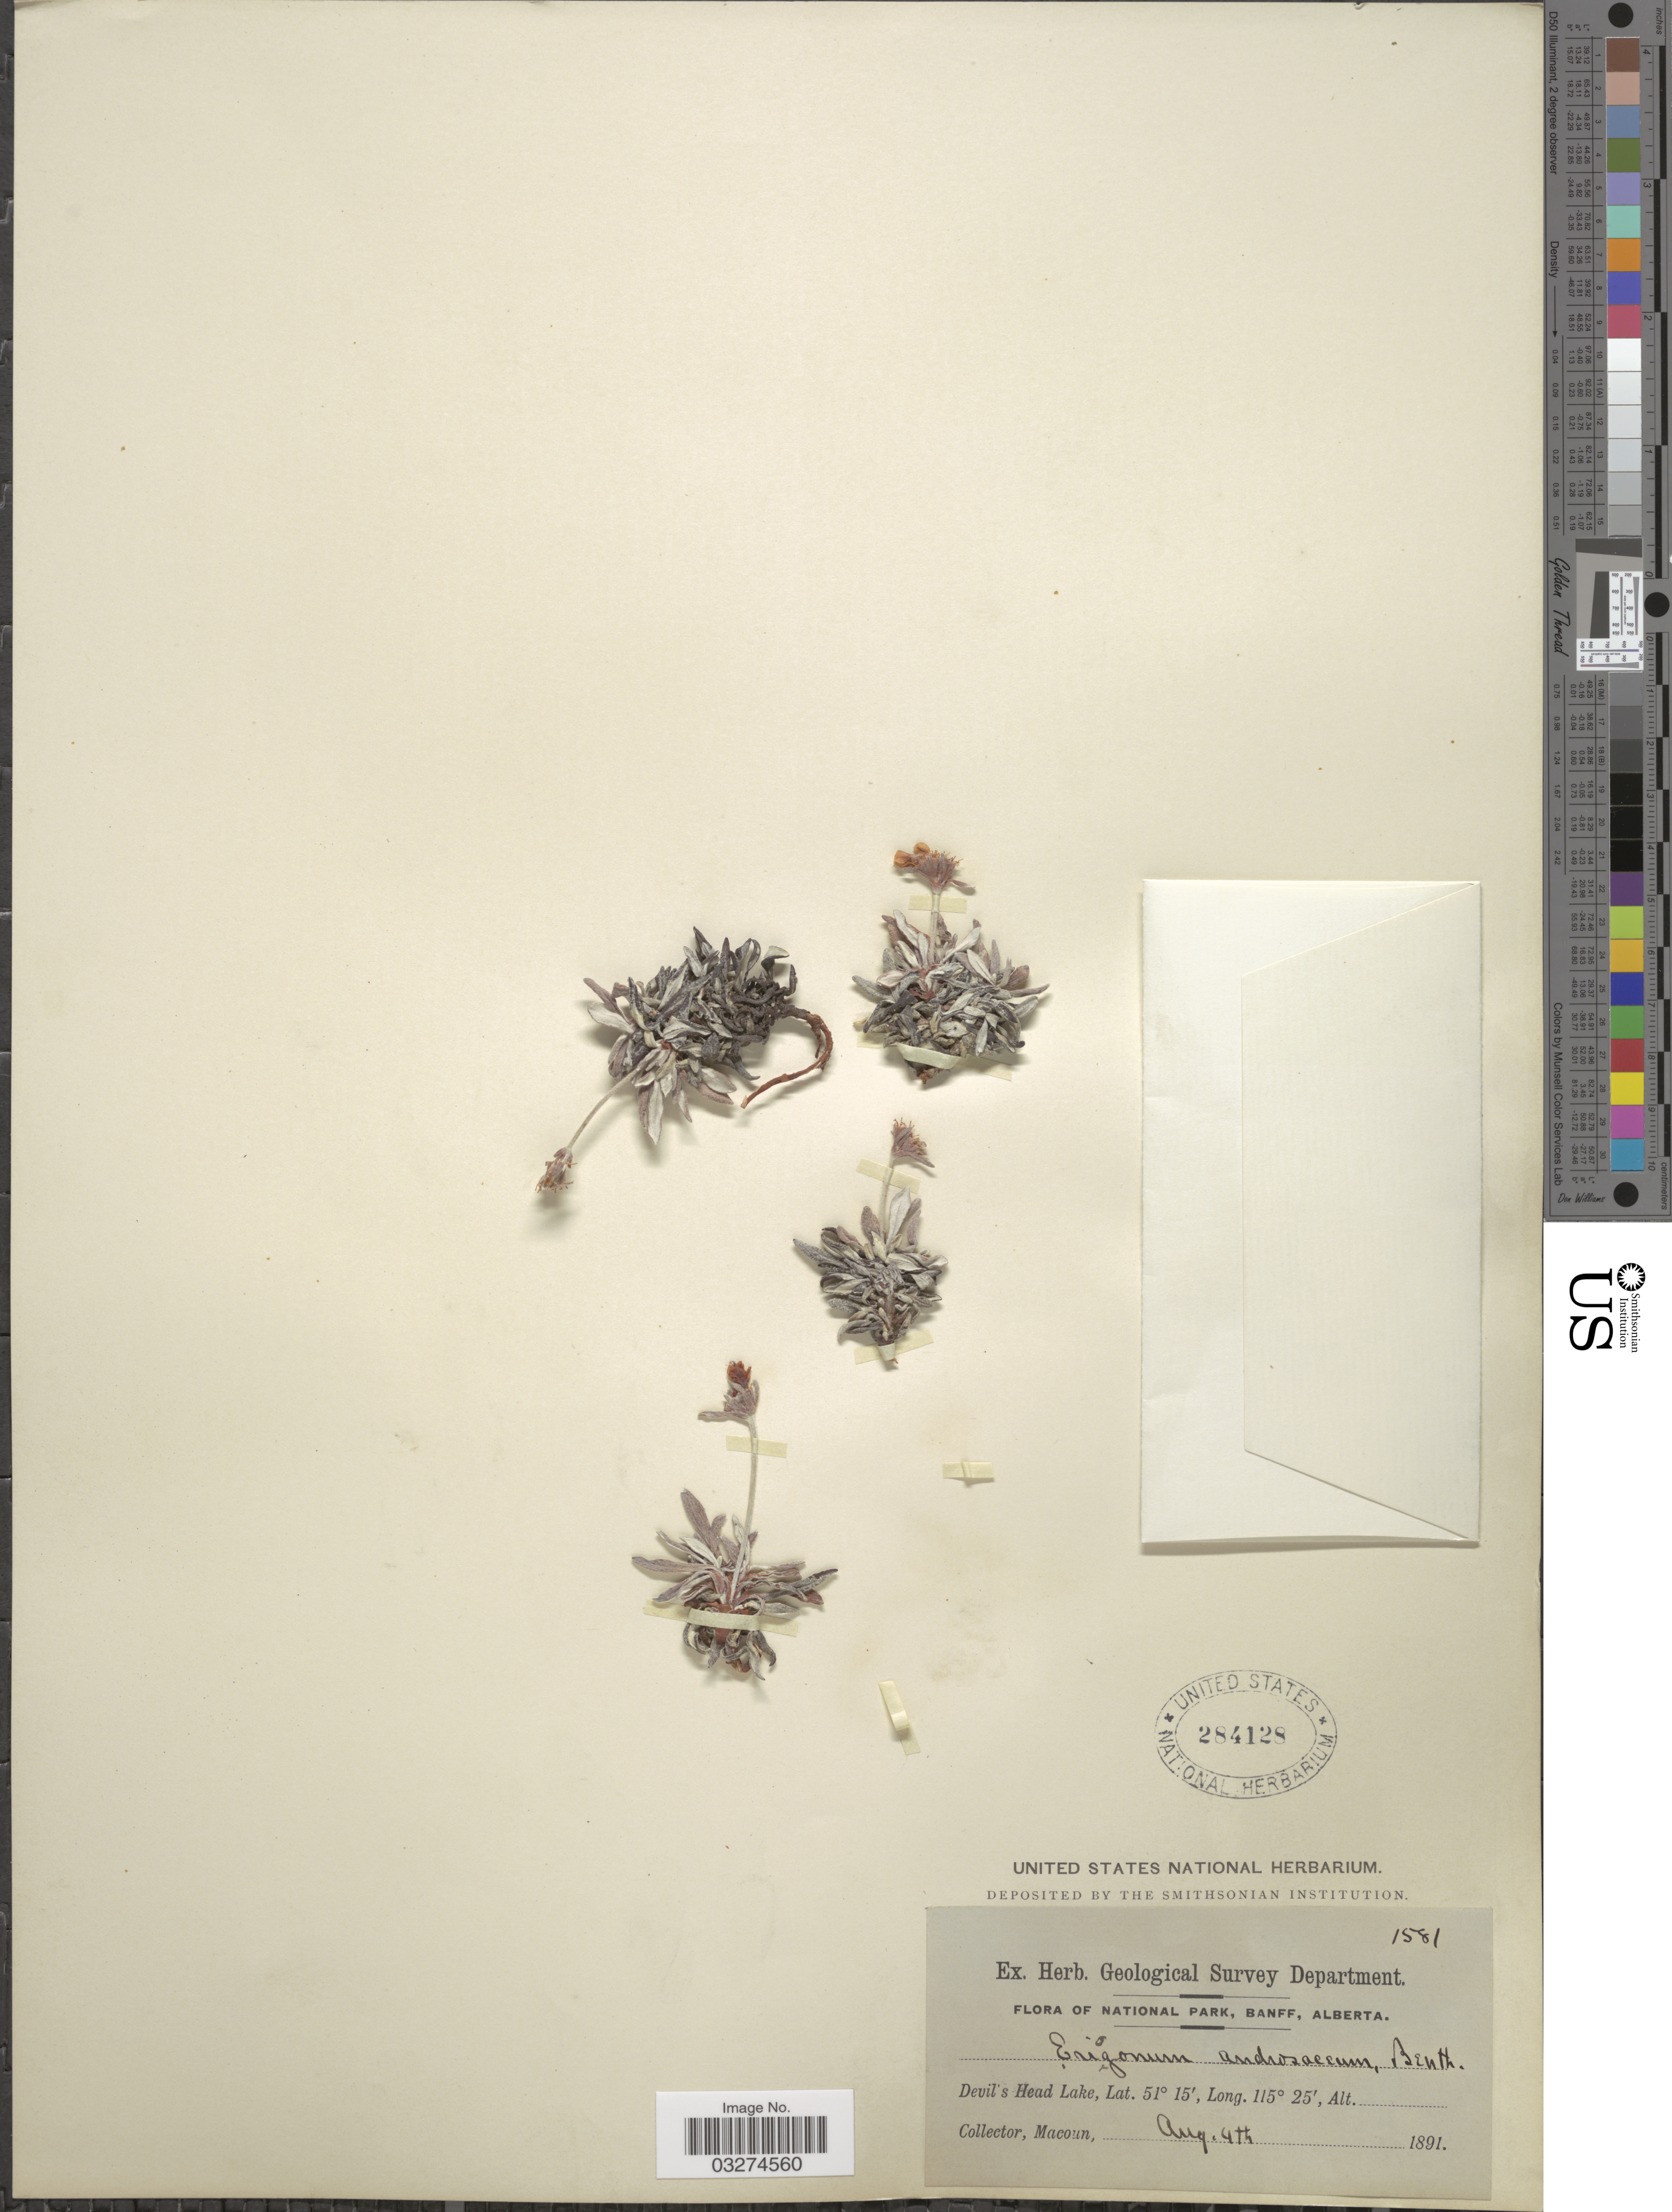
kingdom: Plantae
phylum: Tracheophyta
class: Magnoliopsida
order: Caryophyllales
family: Polygonaceae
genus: Eriogonum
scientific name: Eriogonum androsaceum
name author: Benth.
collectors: -- Macoun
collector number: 1581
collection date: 1891-08-04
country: Canada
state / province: Alberta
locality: National Park, Banff. Devil's Head Lake.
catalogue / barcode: US 284128